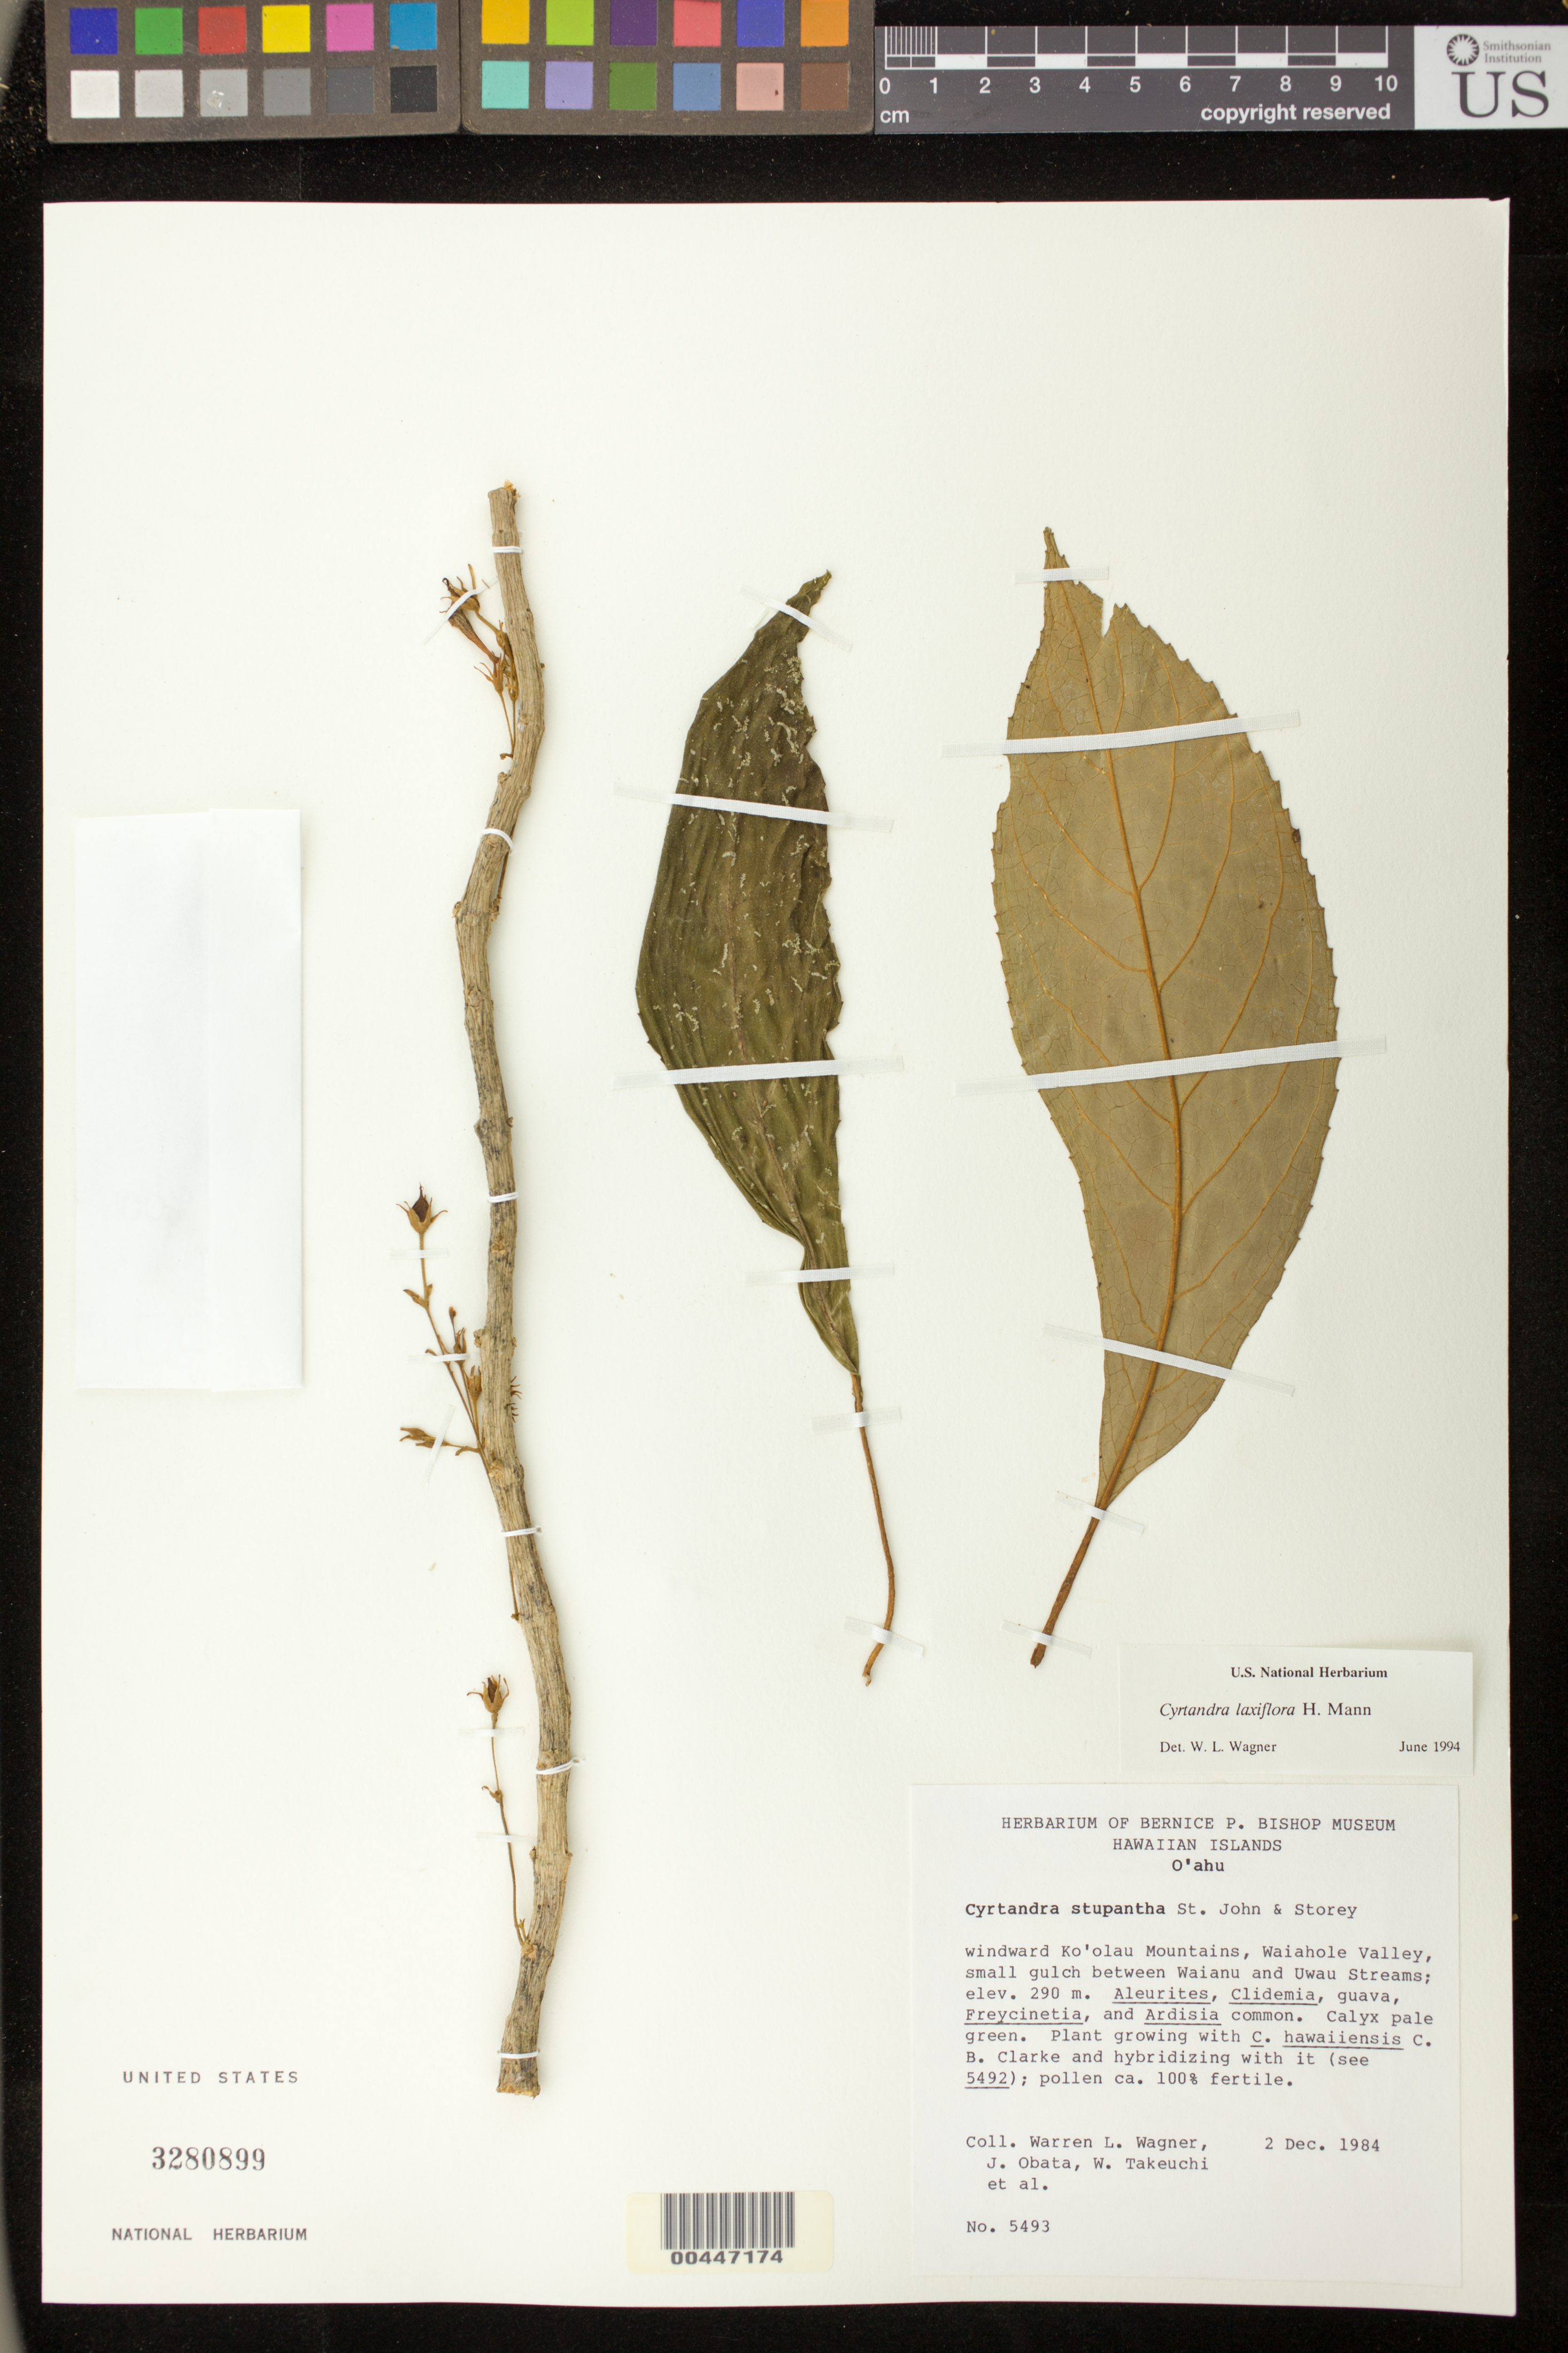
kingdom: Plantae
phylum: Tracheophyta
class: Magnoliopsida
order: Lamiales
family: Gesneriaceae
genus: Cyrtandra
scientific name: Cyrtandra laxiflora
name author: H. Mann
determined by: Wagner, W. L., (BOT), Smithsonian Institution - National Museum of Natural History (UNITED STATES)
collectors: W. L. Wagner, J. Obata, W. N. Takeuchi & et al.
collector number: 5493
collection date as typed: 02 Dec 1984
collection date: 1984-12-02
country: United States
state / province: Hawaii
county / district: Honolulu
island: Oahu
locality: Koolau mts, Waiahole valley, between Waianu and Uwau streams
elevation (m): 290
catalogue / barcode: US 3280899